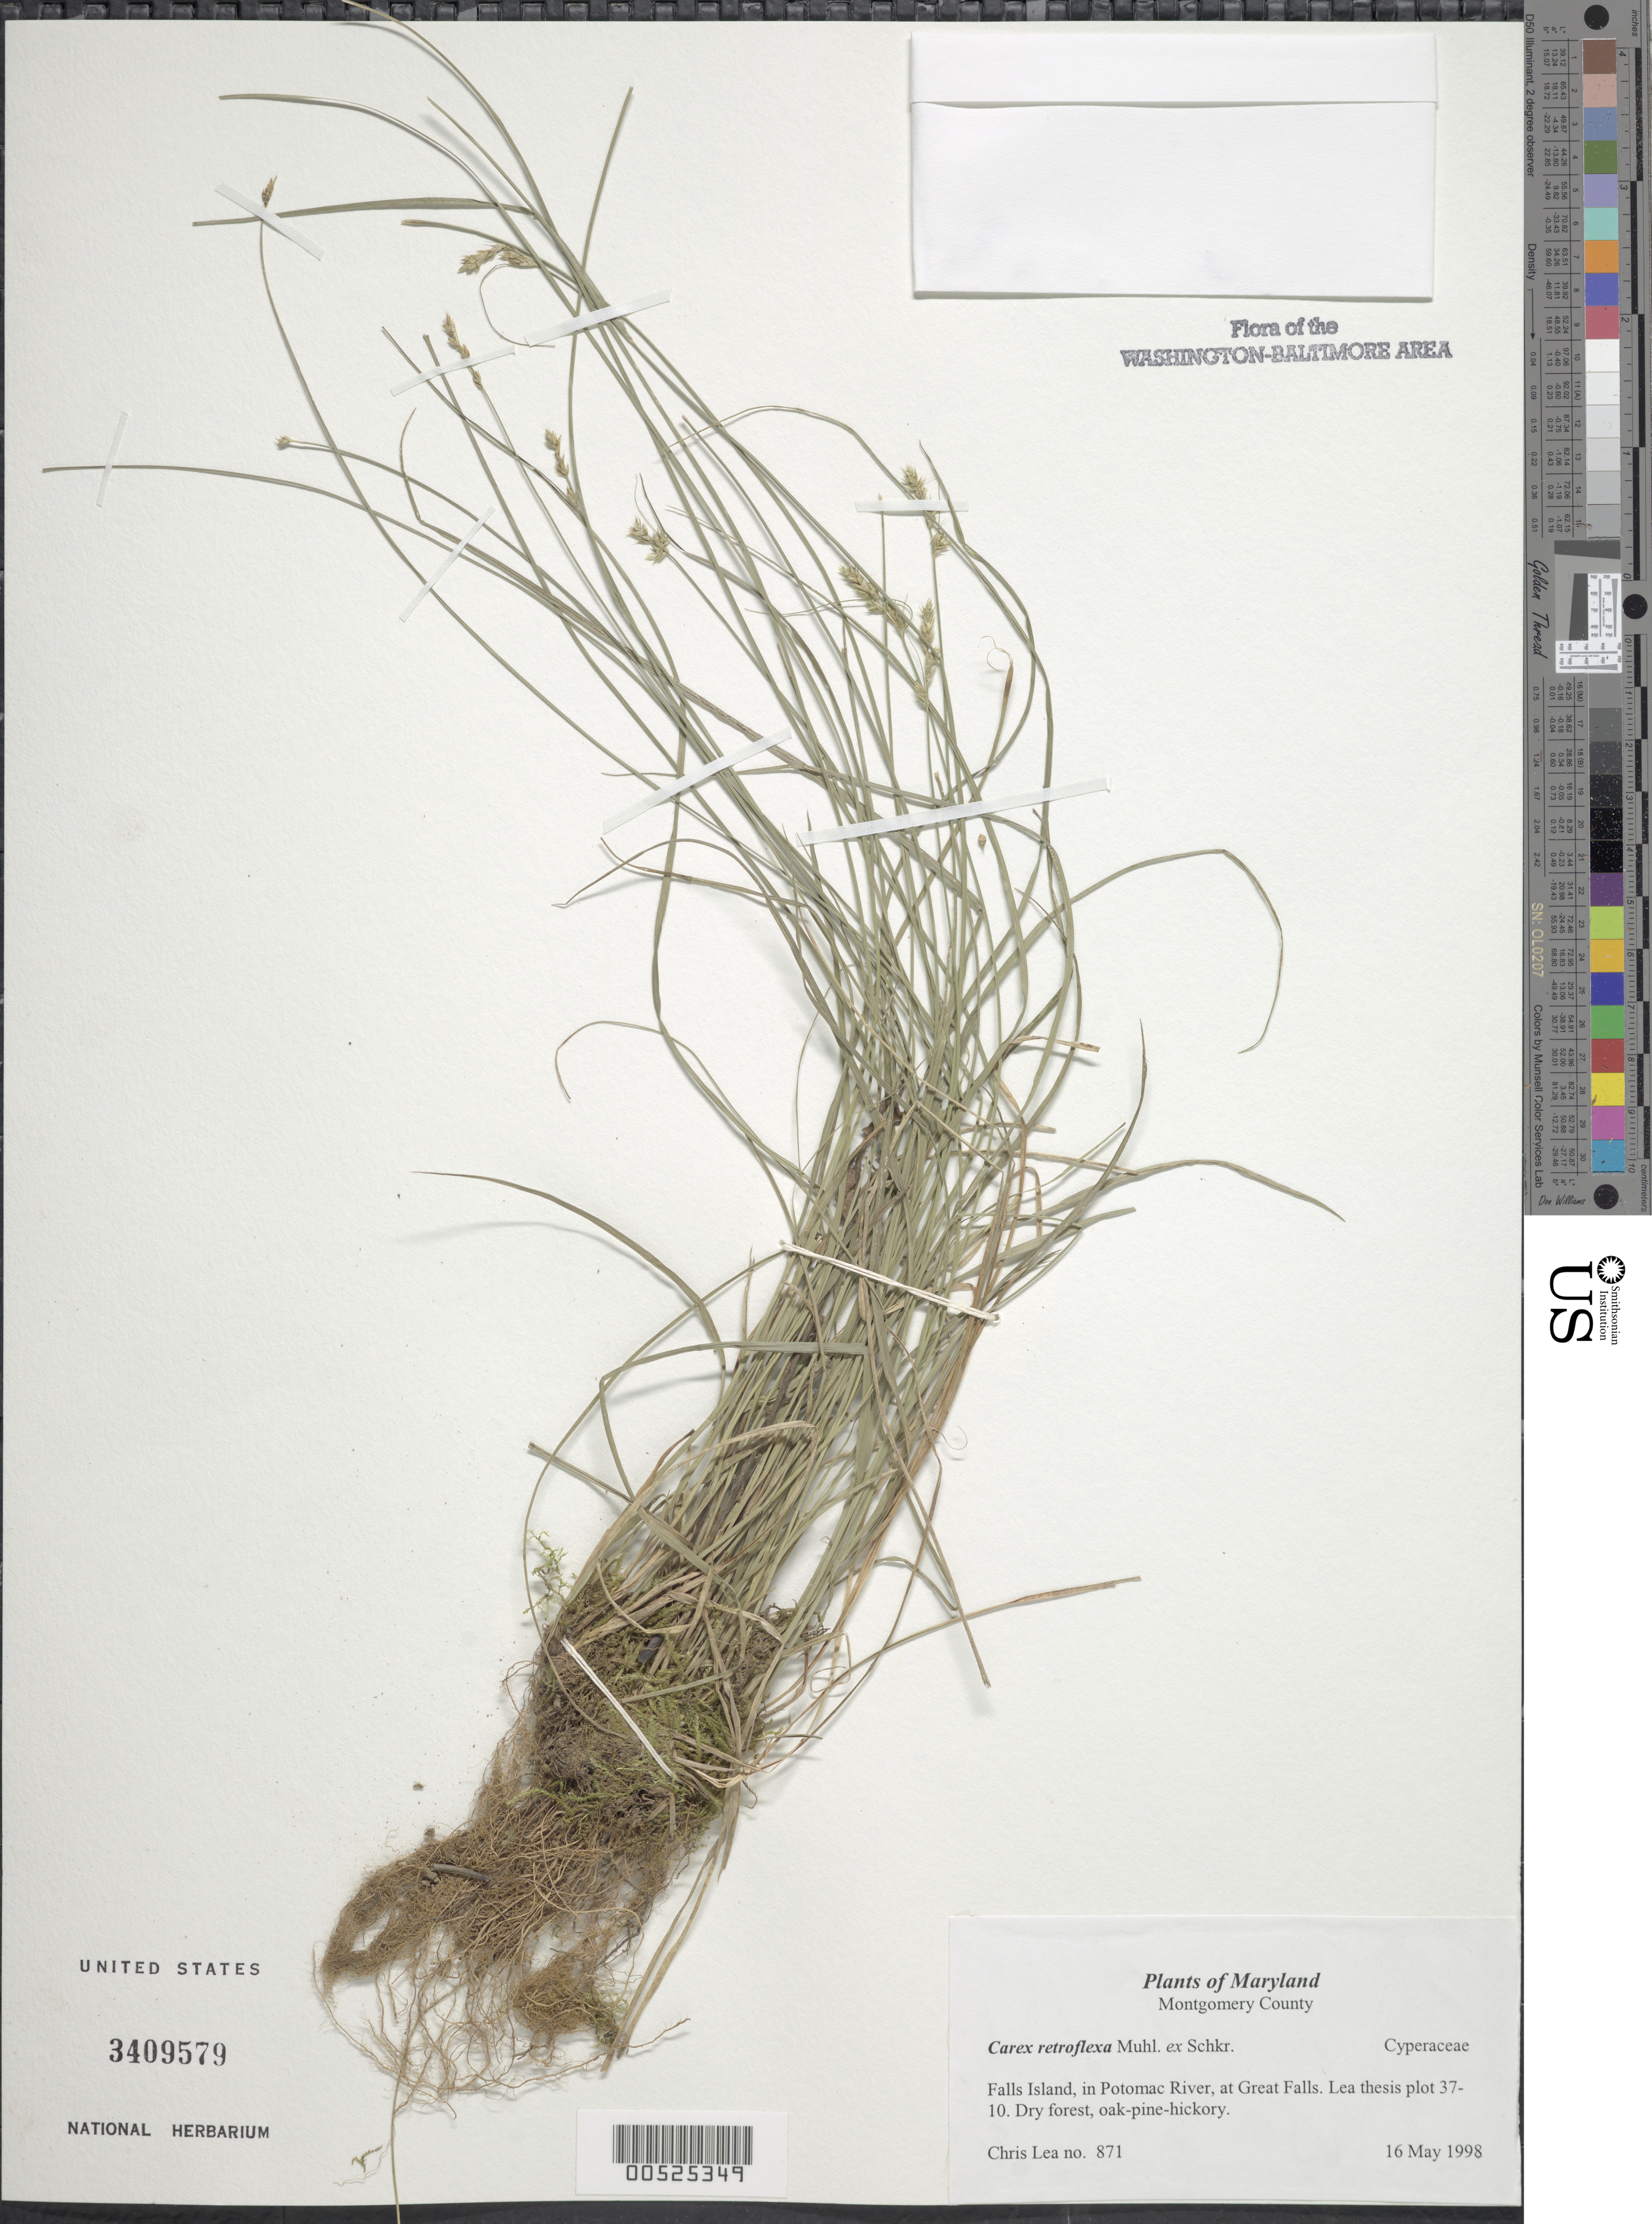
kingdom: Plantae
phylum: Tracheophyta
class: Liliopsida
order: Poales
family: Cyperaceae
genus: Carex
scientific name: Carex retroflexa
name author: Muhl. ex Willd.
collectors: C. Lea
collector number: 871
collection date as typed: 16 May 1998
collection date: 1998-05-16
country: United States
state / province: Maryland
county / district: Montgomery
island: Fall Island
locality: Fall Island, in Potomac River. Lea research plot 37-10.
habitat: Dry forest, oak-pine-hickory.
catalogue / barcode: US 3409579